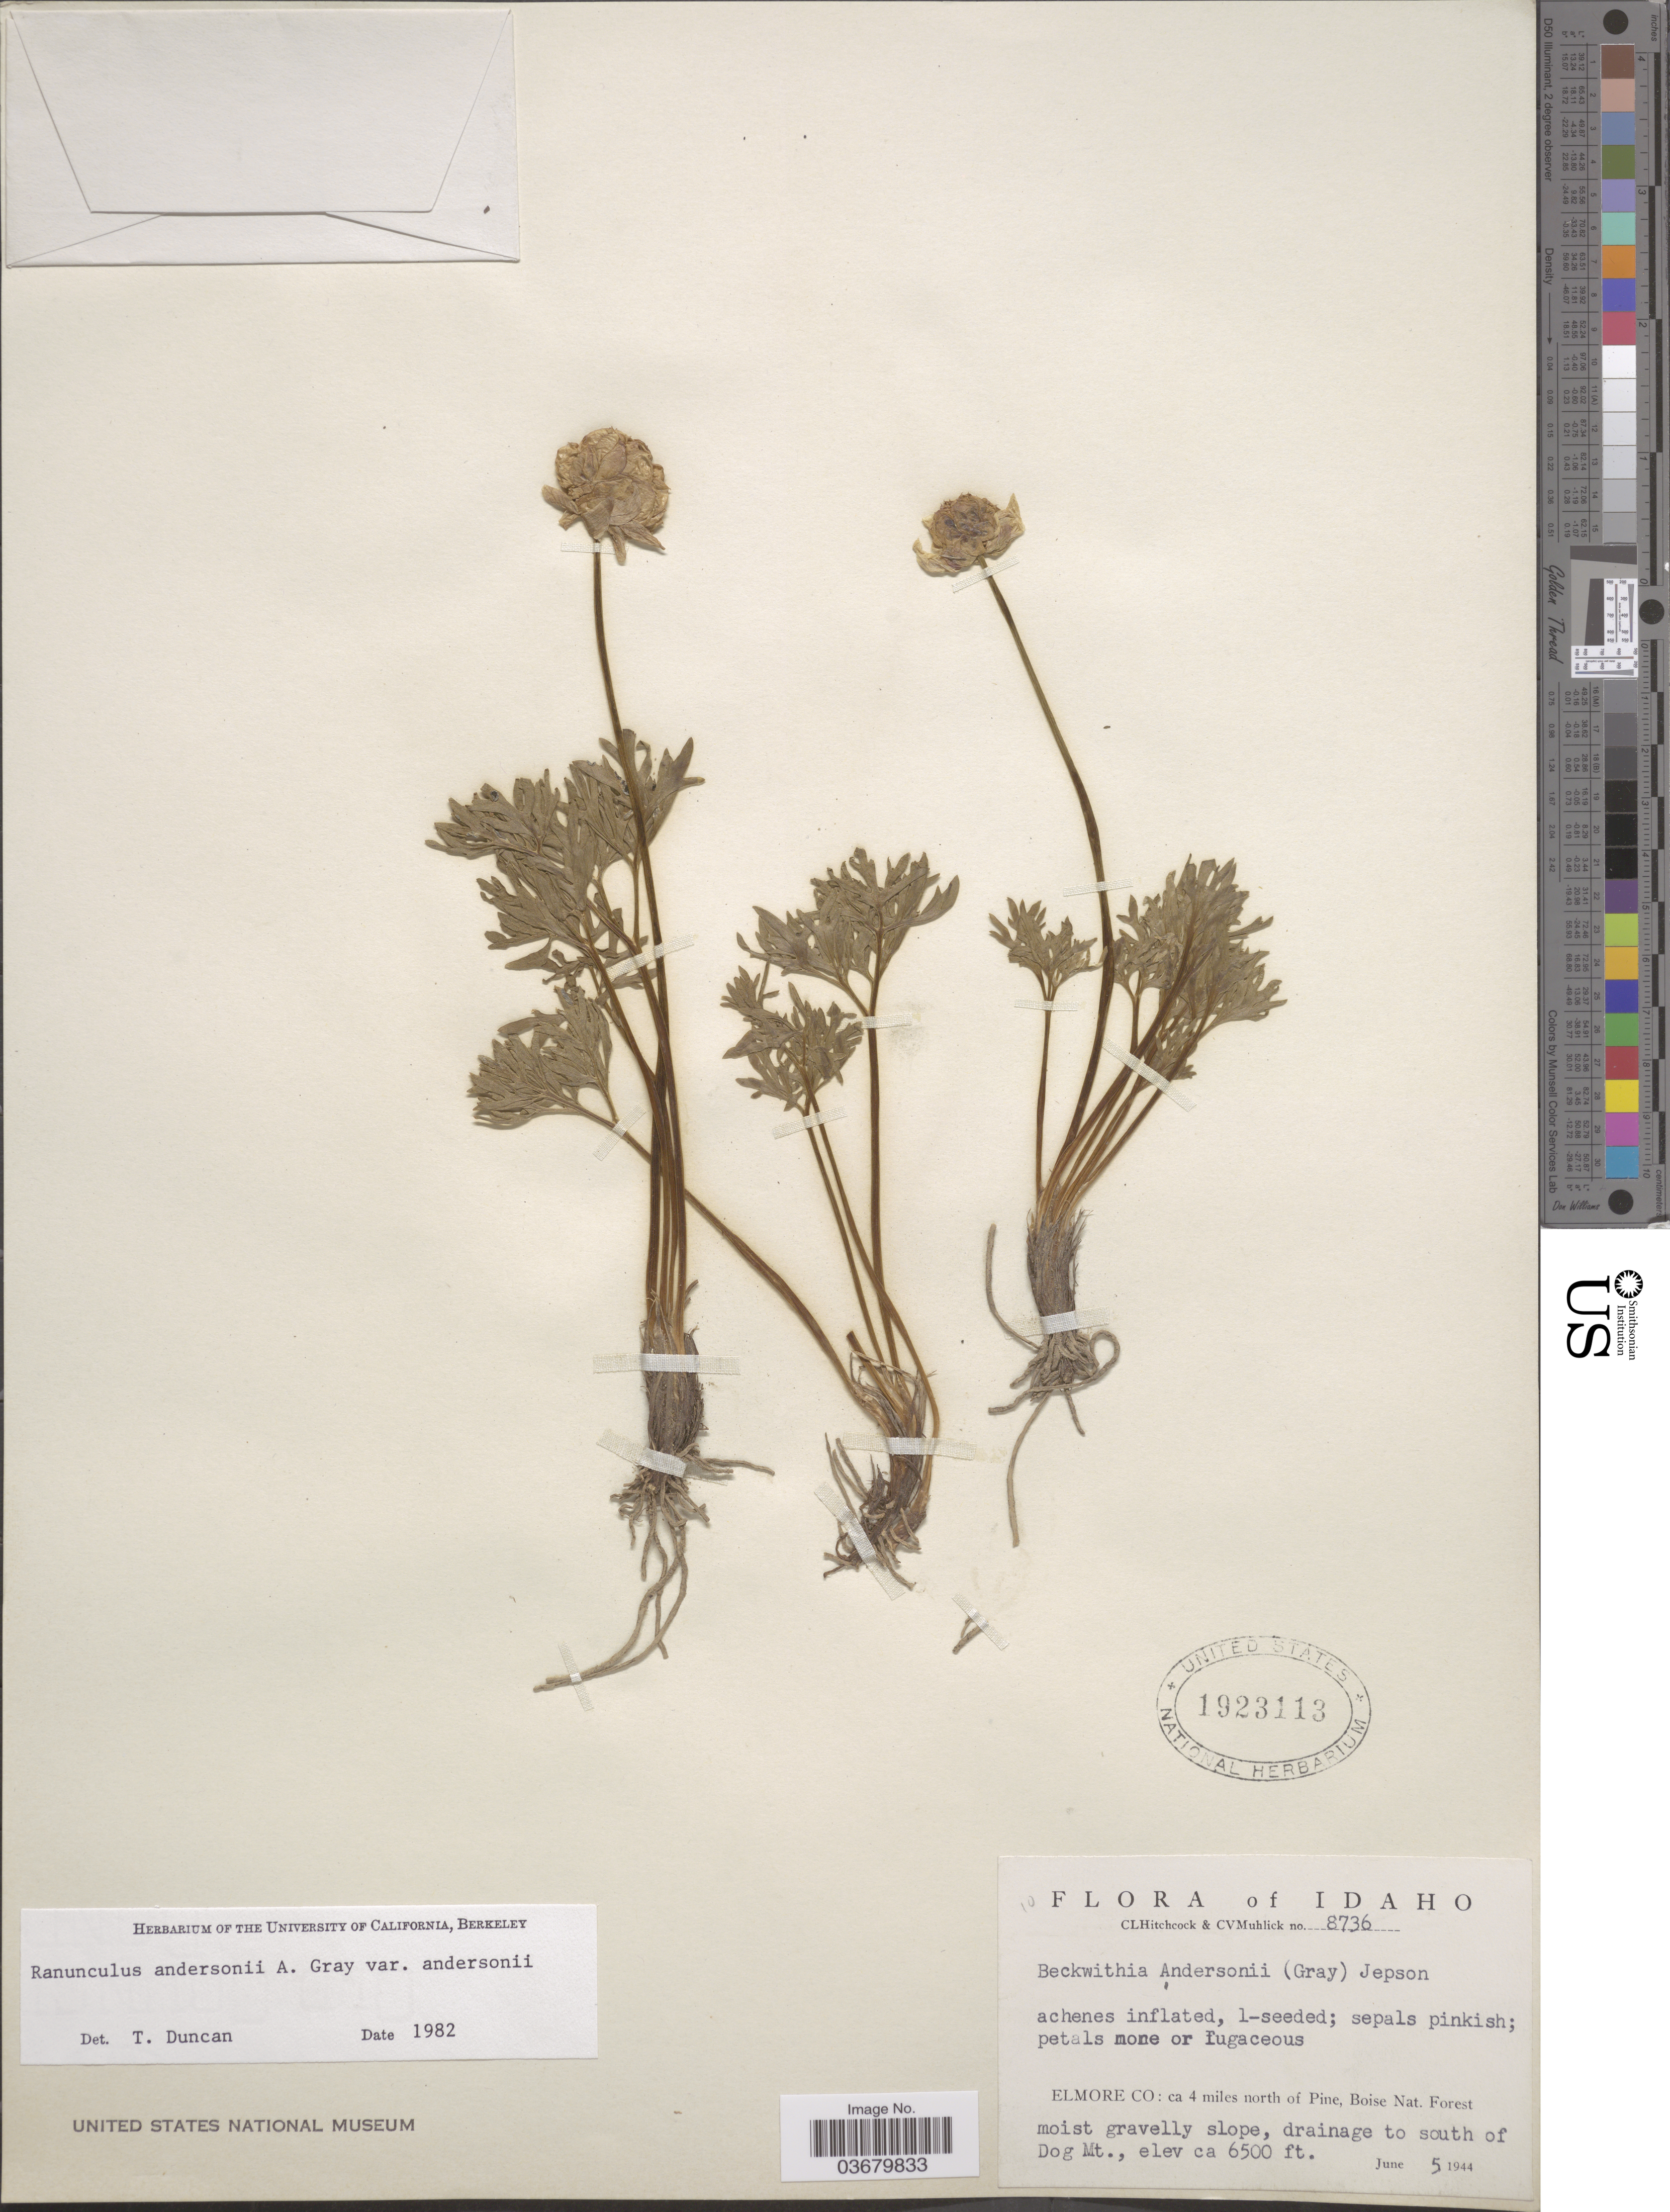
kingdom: Plantae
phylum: Tracheophyta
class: Magnoliopsida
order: Ranunculales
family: Ranunculaceae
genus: Ranunculus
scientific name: Ranunculus andersonii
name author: A. Gray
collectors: C. L. Hitchcock & C. V. Muhlick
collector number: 8736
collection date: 1944-06-05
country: United States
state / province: Idaho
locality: Elmore Co: ca 4 miles north of Pine, Boise Nat. Forest. Drainage to south of Dog Mt.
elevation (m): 1981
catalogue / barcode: US 1923113